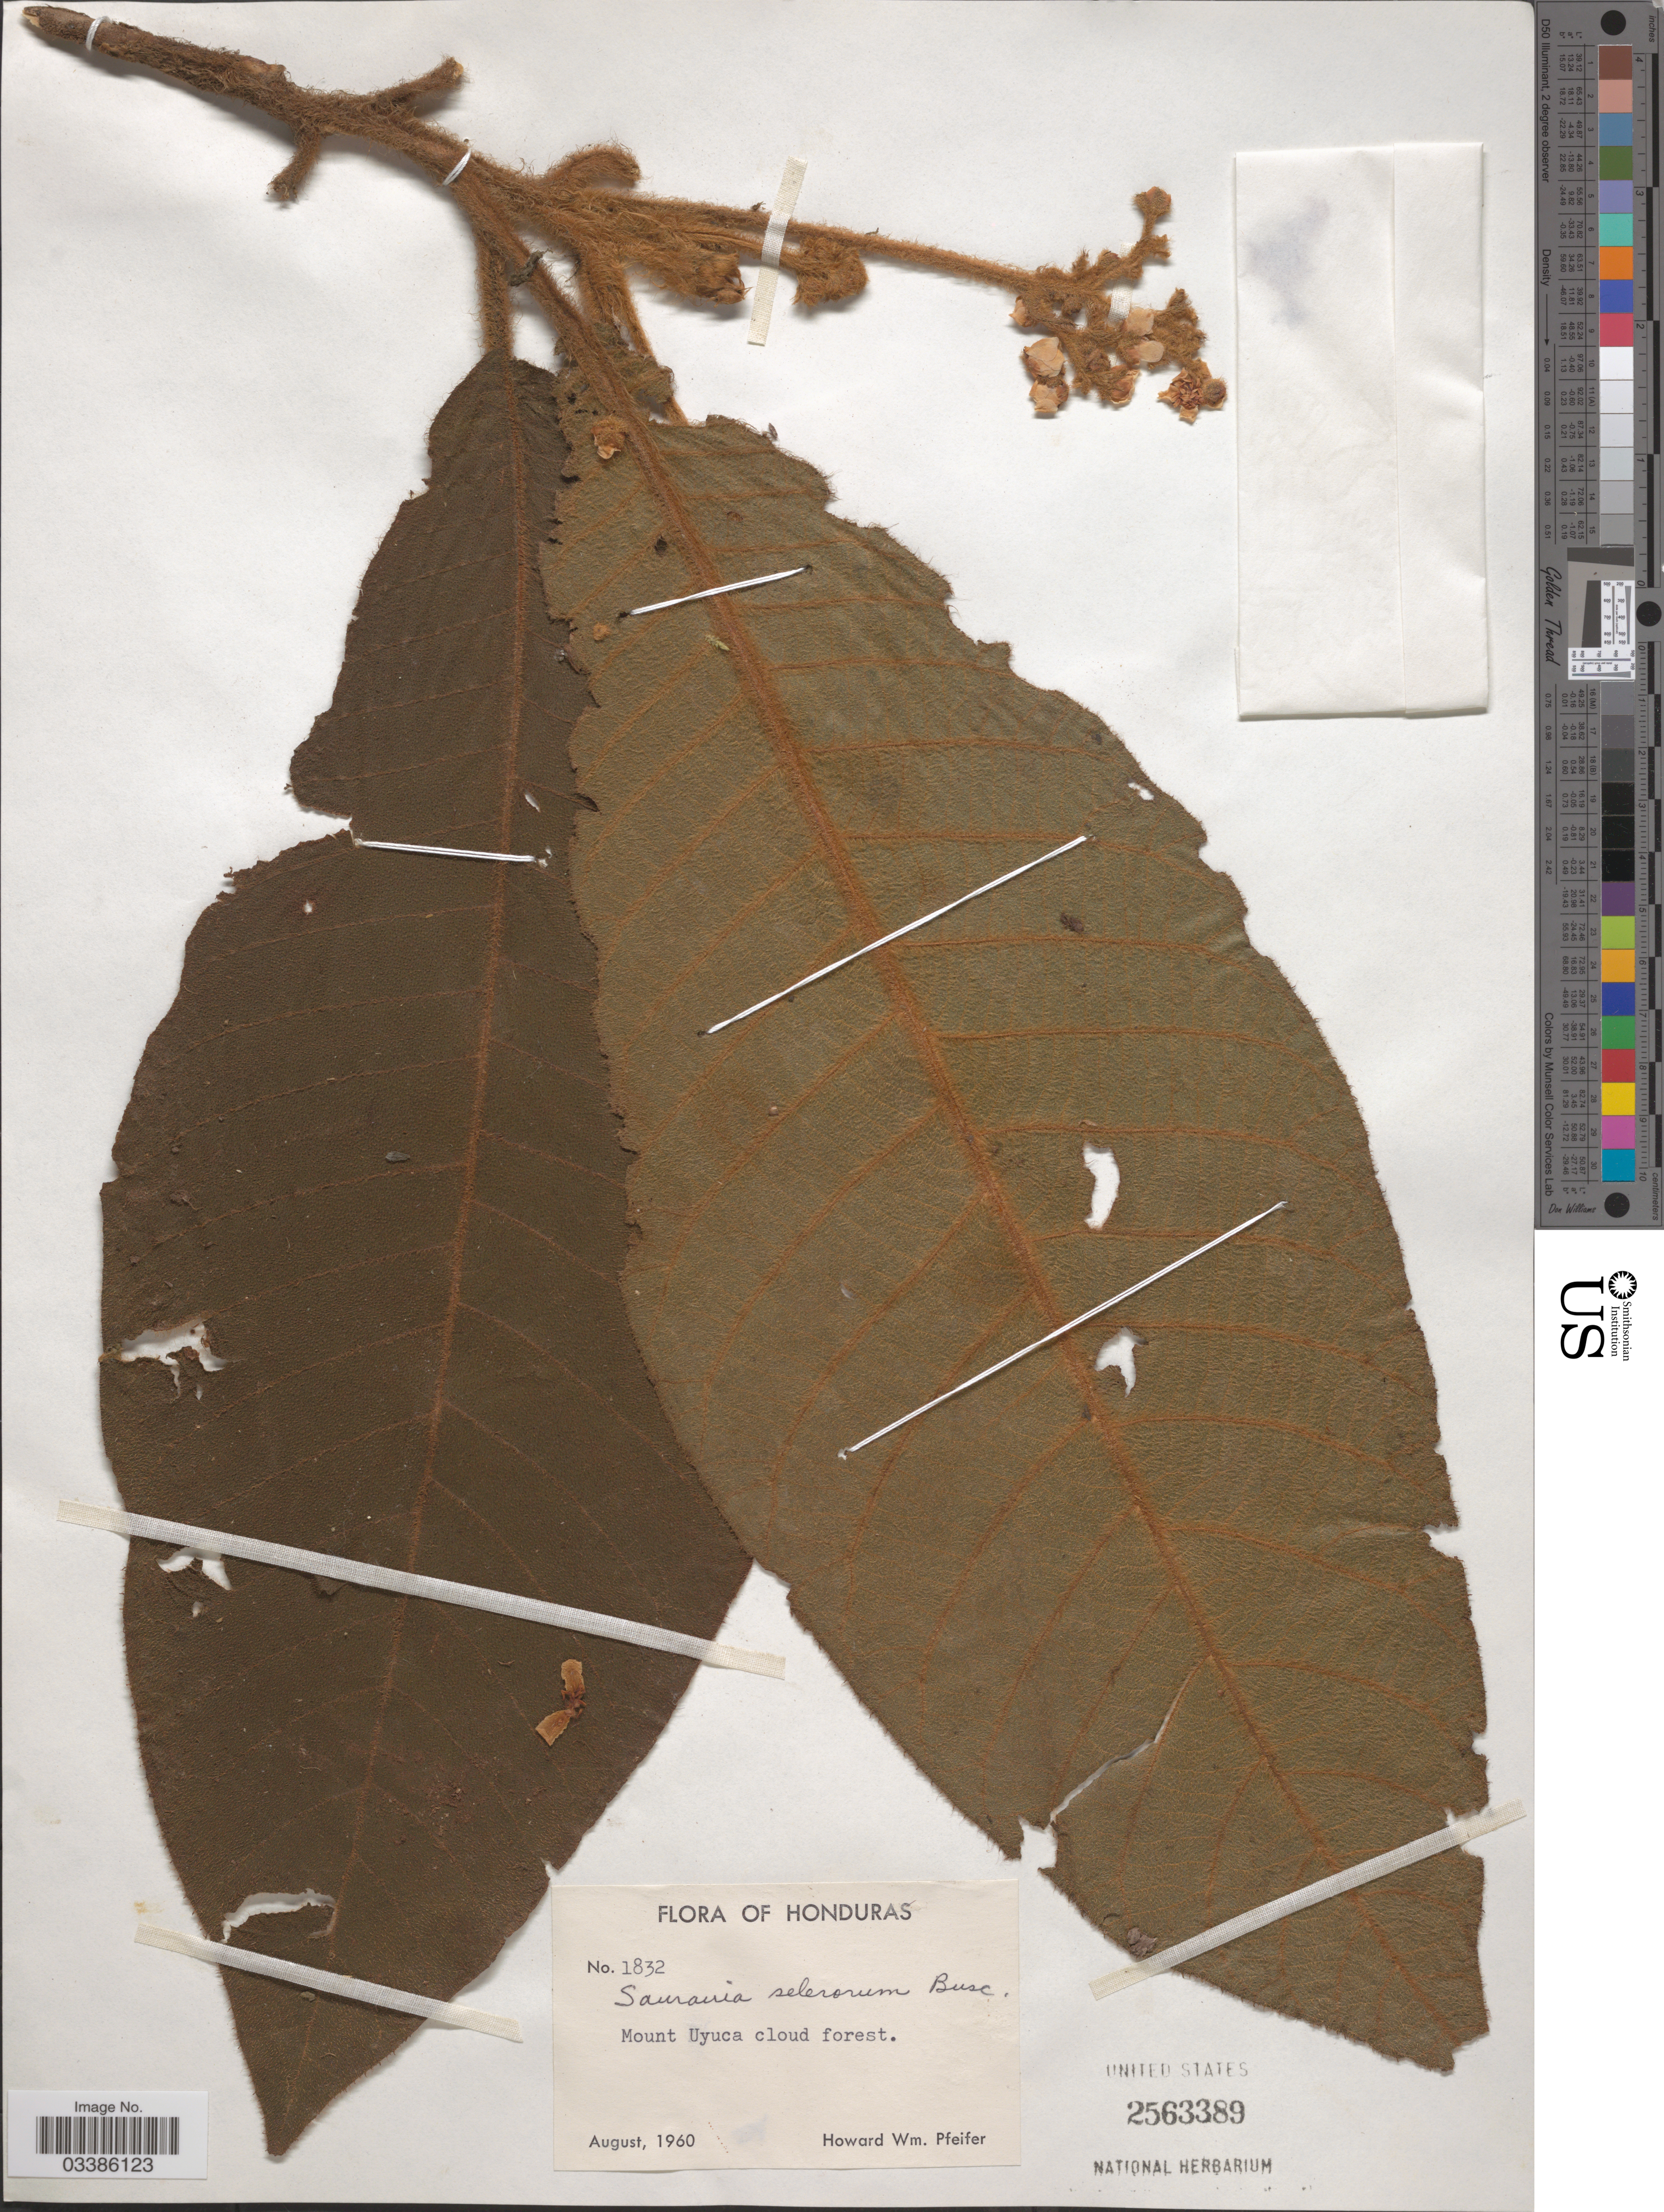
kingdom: Plantae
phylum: Tracheophyta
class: Magnoliopsida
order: Ericales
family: Actinidiaceae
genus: Saurauia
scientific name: Saurauia selerorum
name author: Buscal.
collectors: H. W. Pfeifer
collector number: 1832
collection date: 1960-08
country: Honduras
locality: Mount Uyuca cloud forest.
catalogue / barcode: US 2563389